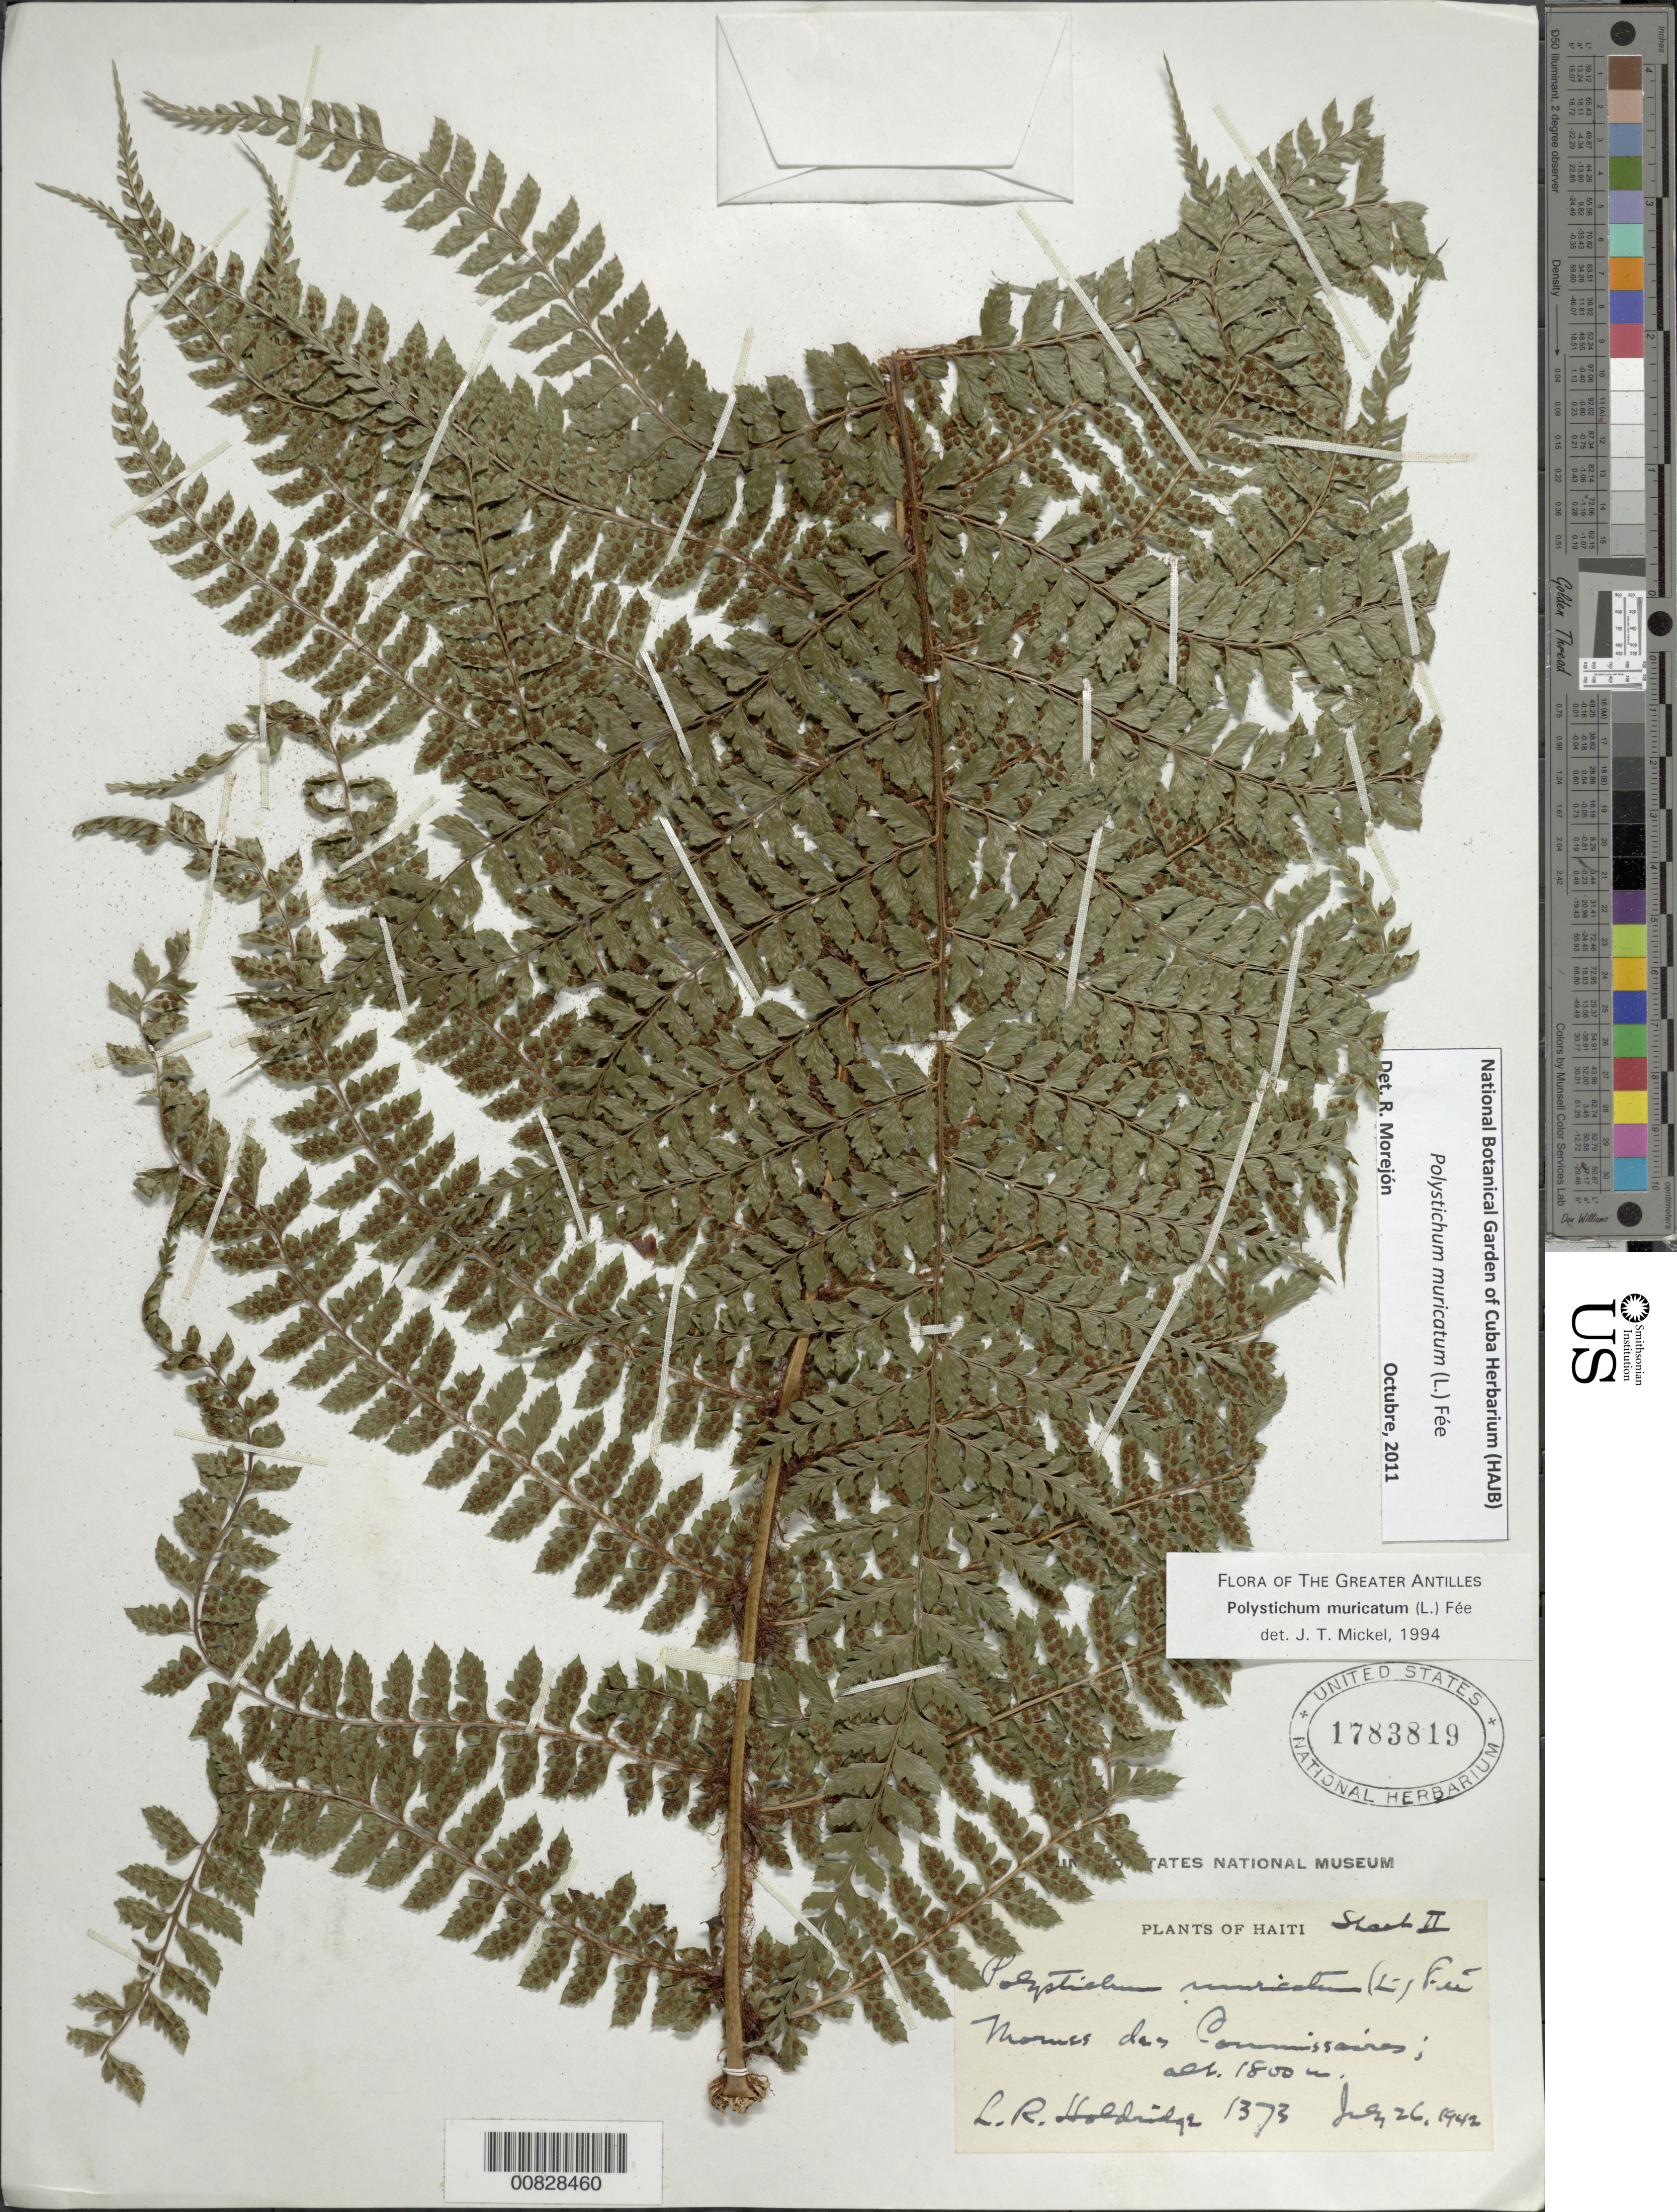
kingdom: Plantae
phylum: Tracheophyta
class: Polypodiopsida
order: Polypodiales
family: Dryopteridaceae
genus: Polystichum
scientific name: Polystichum muricatum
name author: (L.) Fée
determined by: Mickel, J. T., (NY), New York Botanical Garden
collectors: L. Holdridge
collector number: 1373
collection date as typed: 26 Jul 1942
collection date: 1942-07-26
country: Haiti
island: Hispaniola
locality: Guimbi Galata, Mornes des Commissaires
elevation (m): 1800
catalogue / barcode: US 1783819